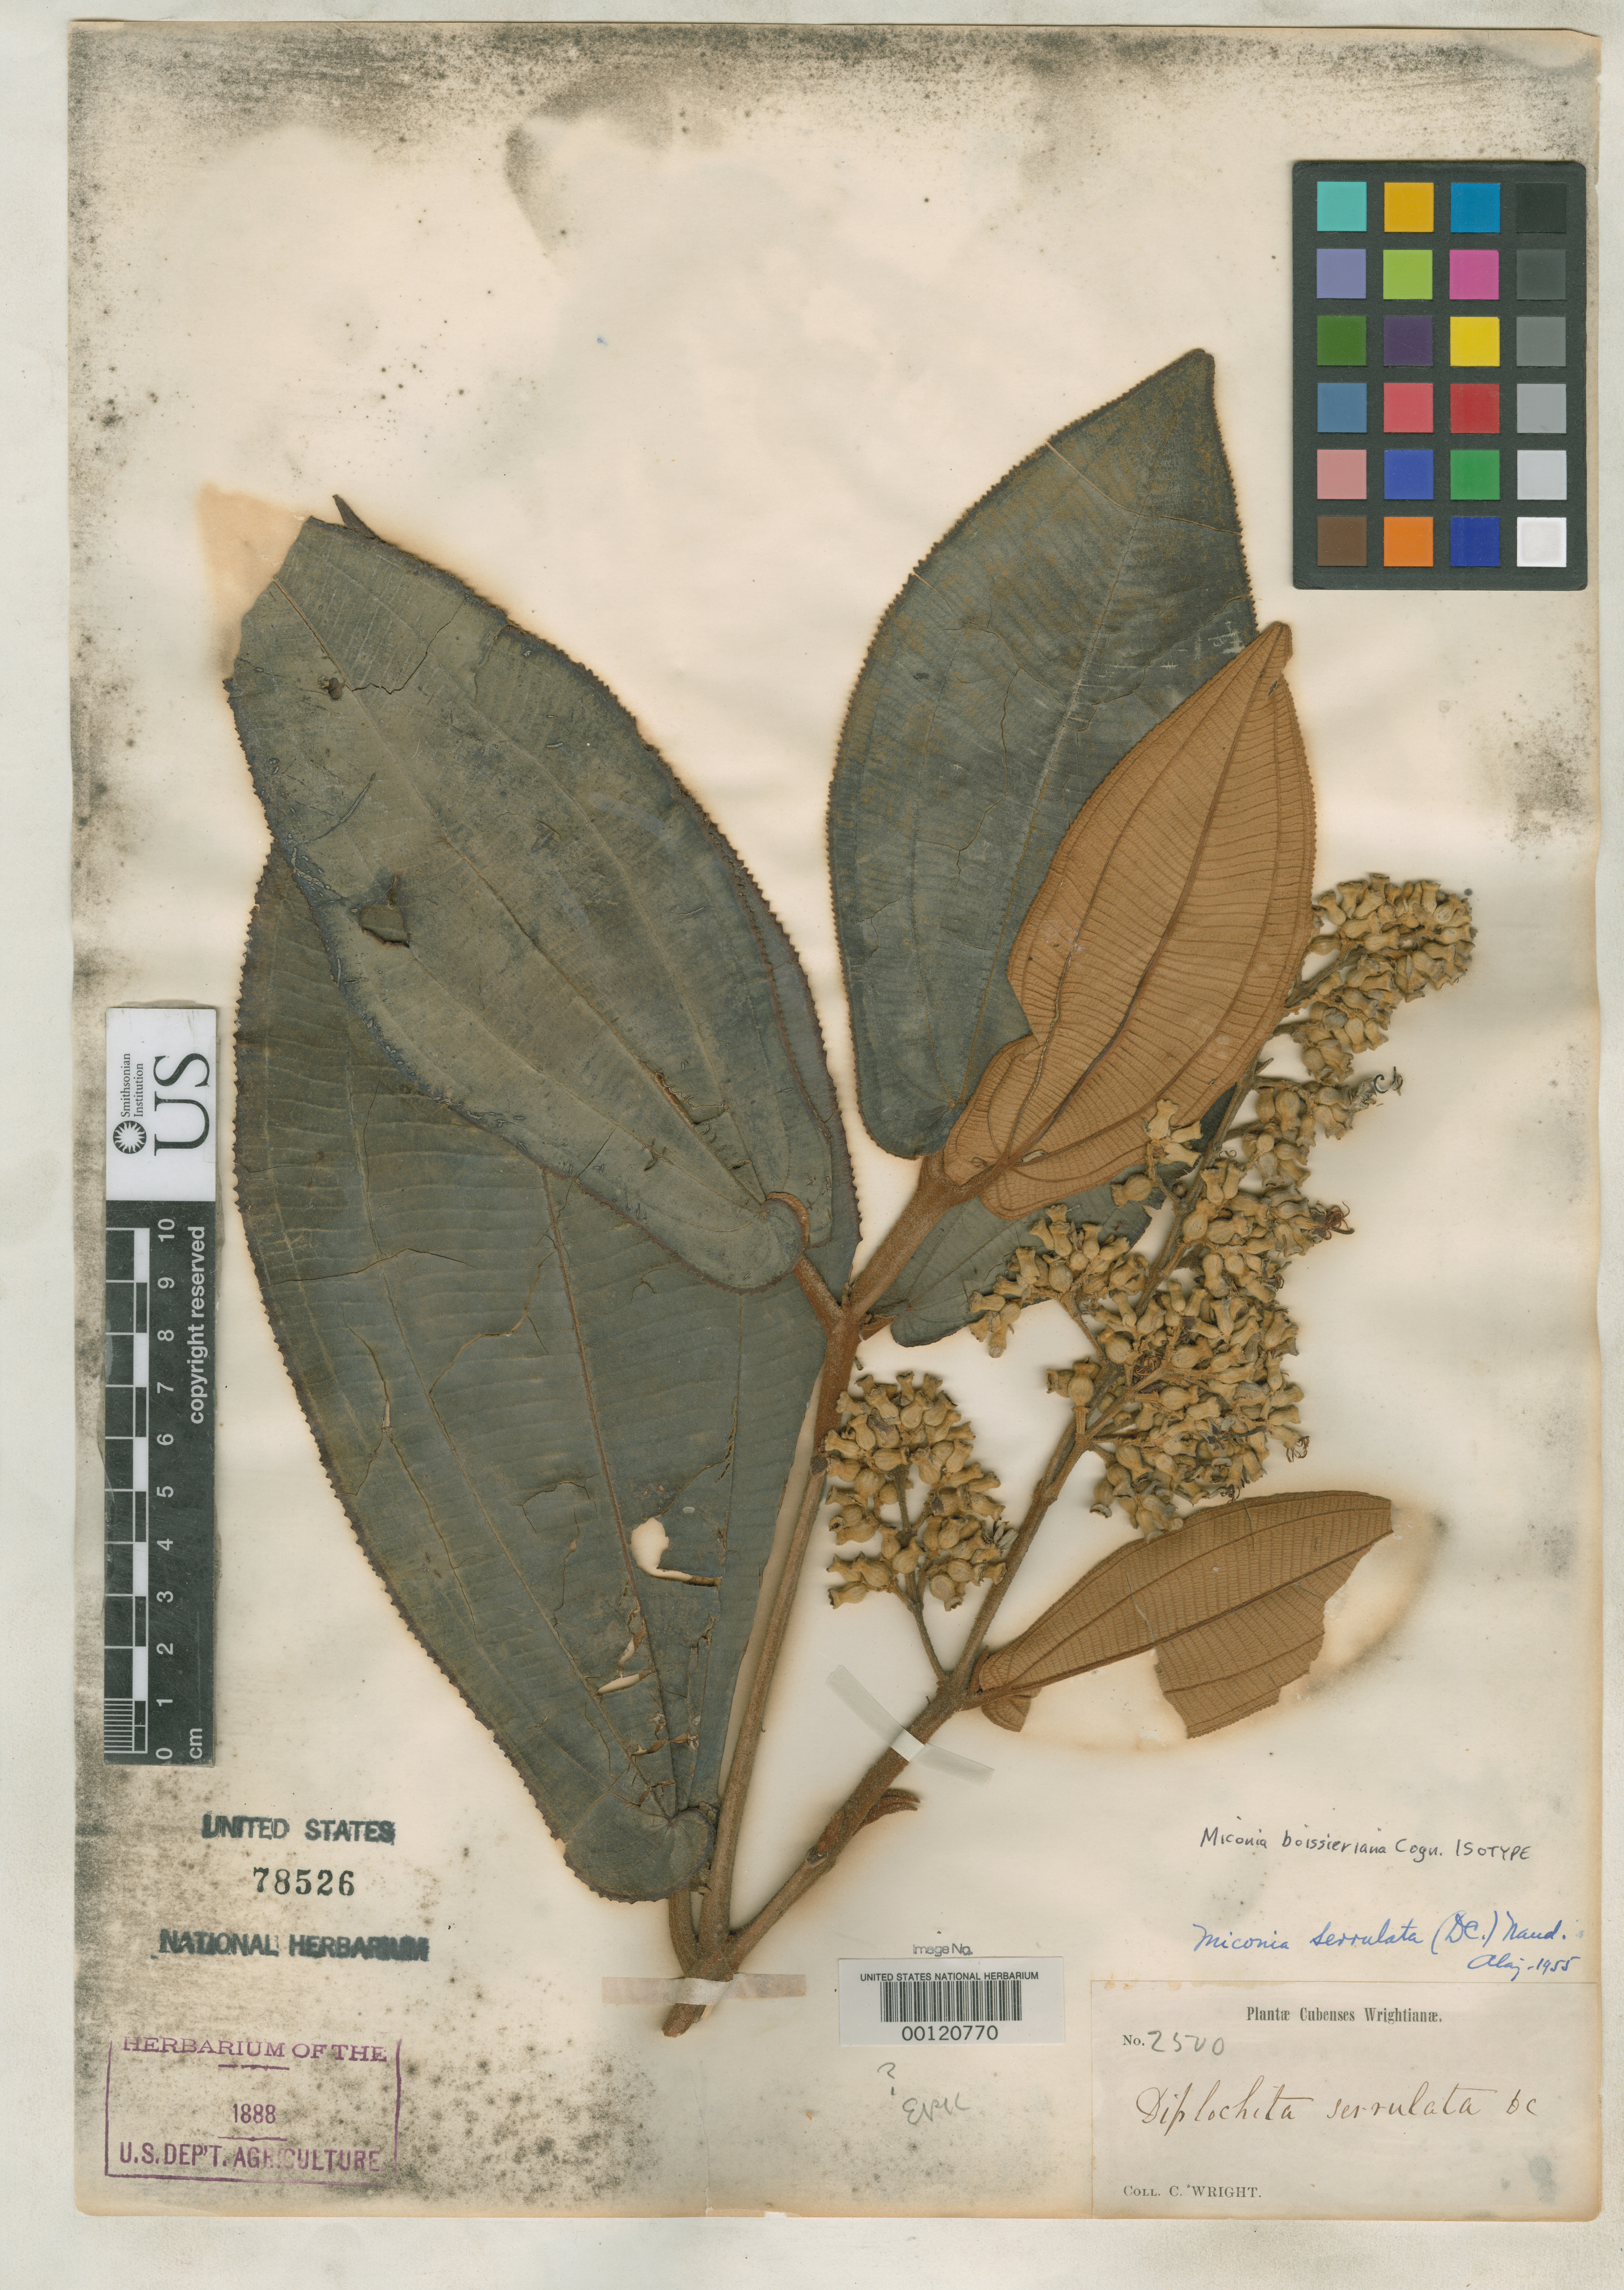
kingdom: Plantae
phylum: Tracheophyta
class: Magnoliopsida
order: Myrtales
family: Melastomataceae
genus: Miconia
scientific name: Miconia boissieriana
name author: Cogn. in A. DC.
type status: Isotype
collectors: C. Wright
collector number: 2500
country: Cuba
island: Greater Antilles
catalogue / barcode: US 78526